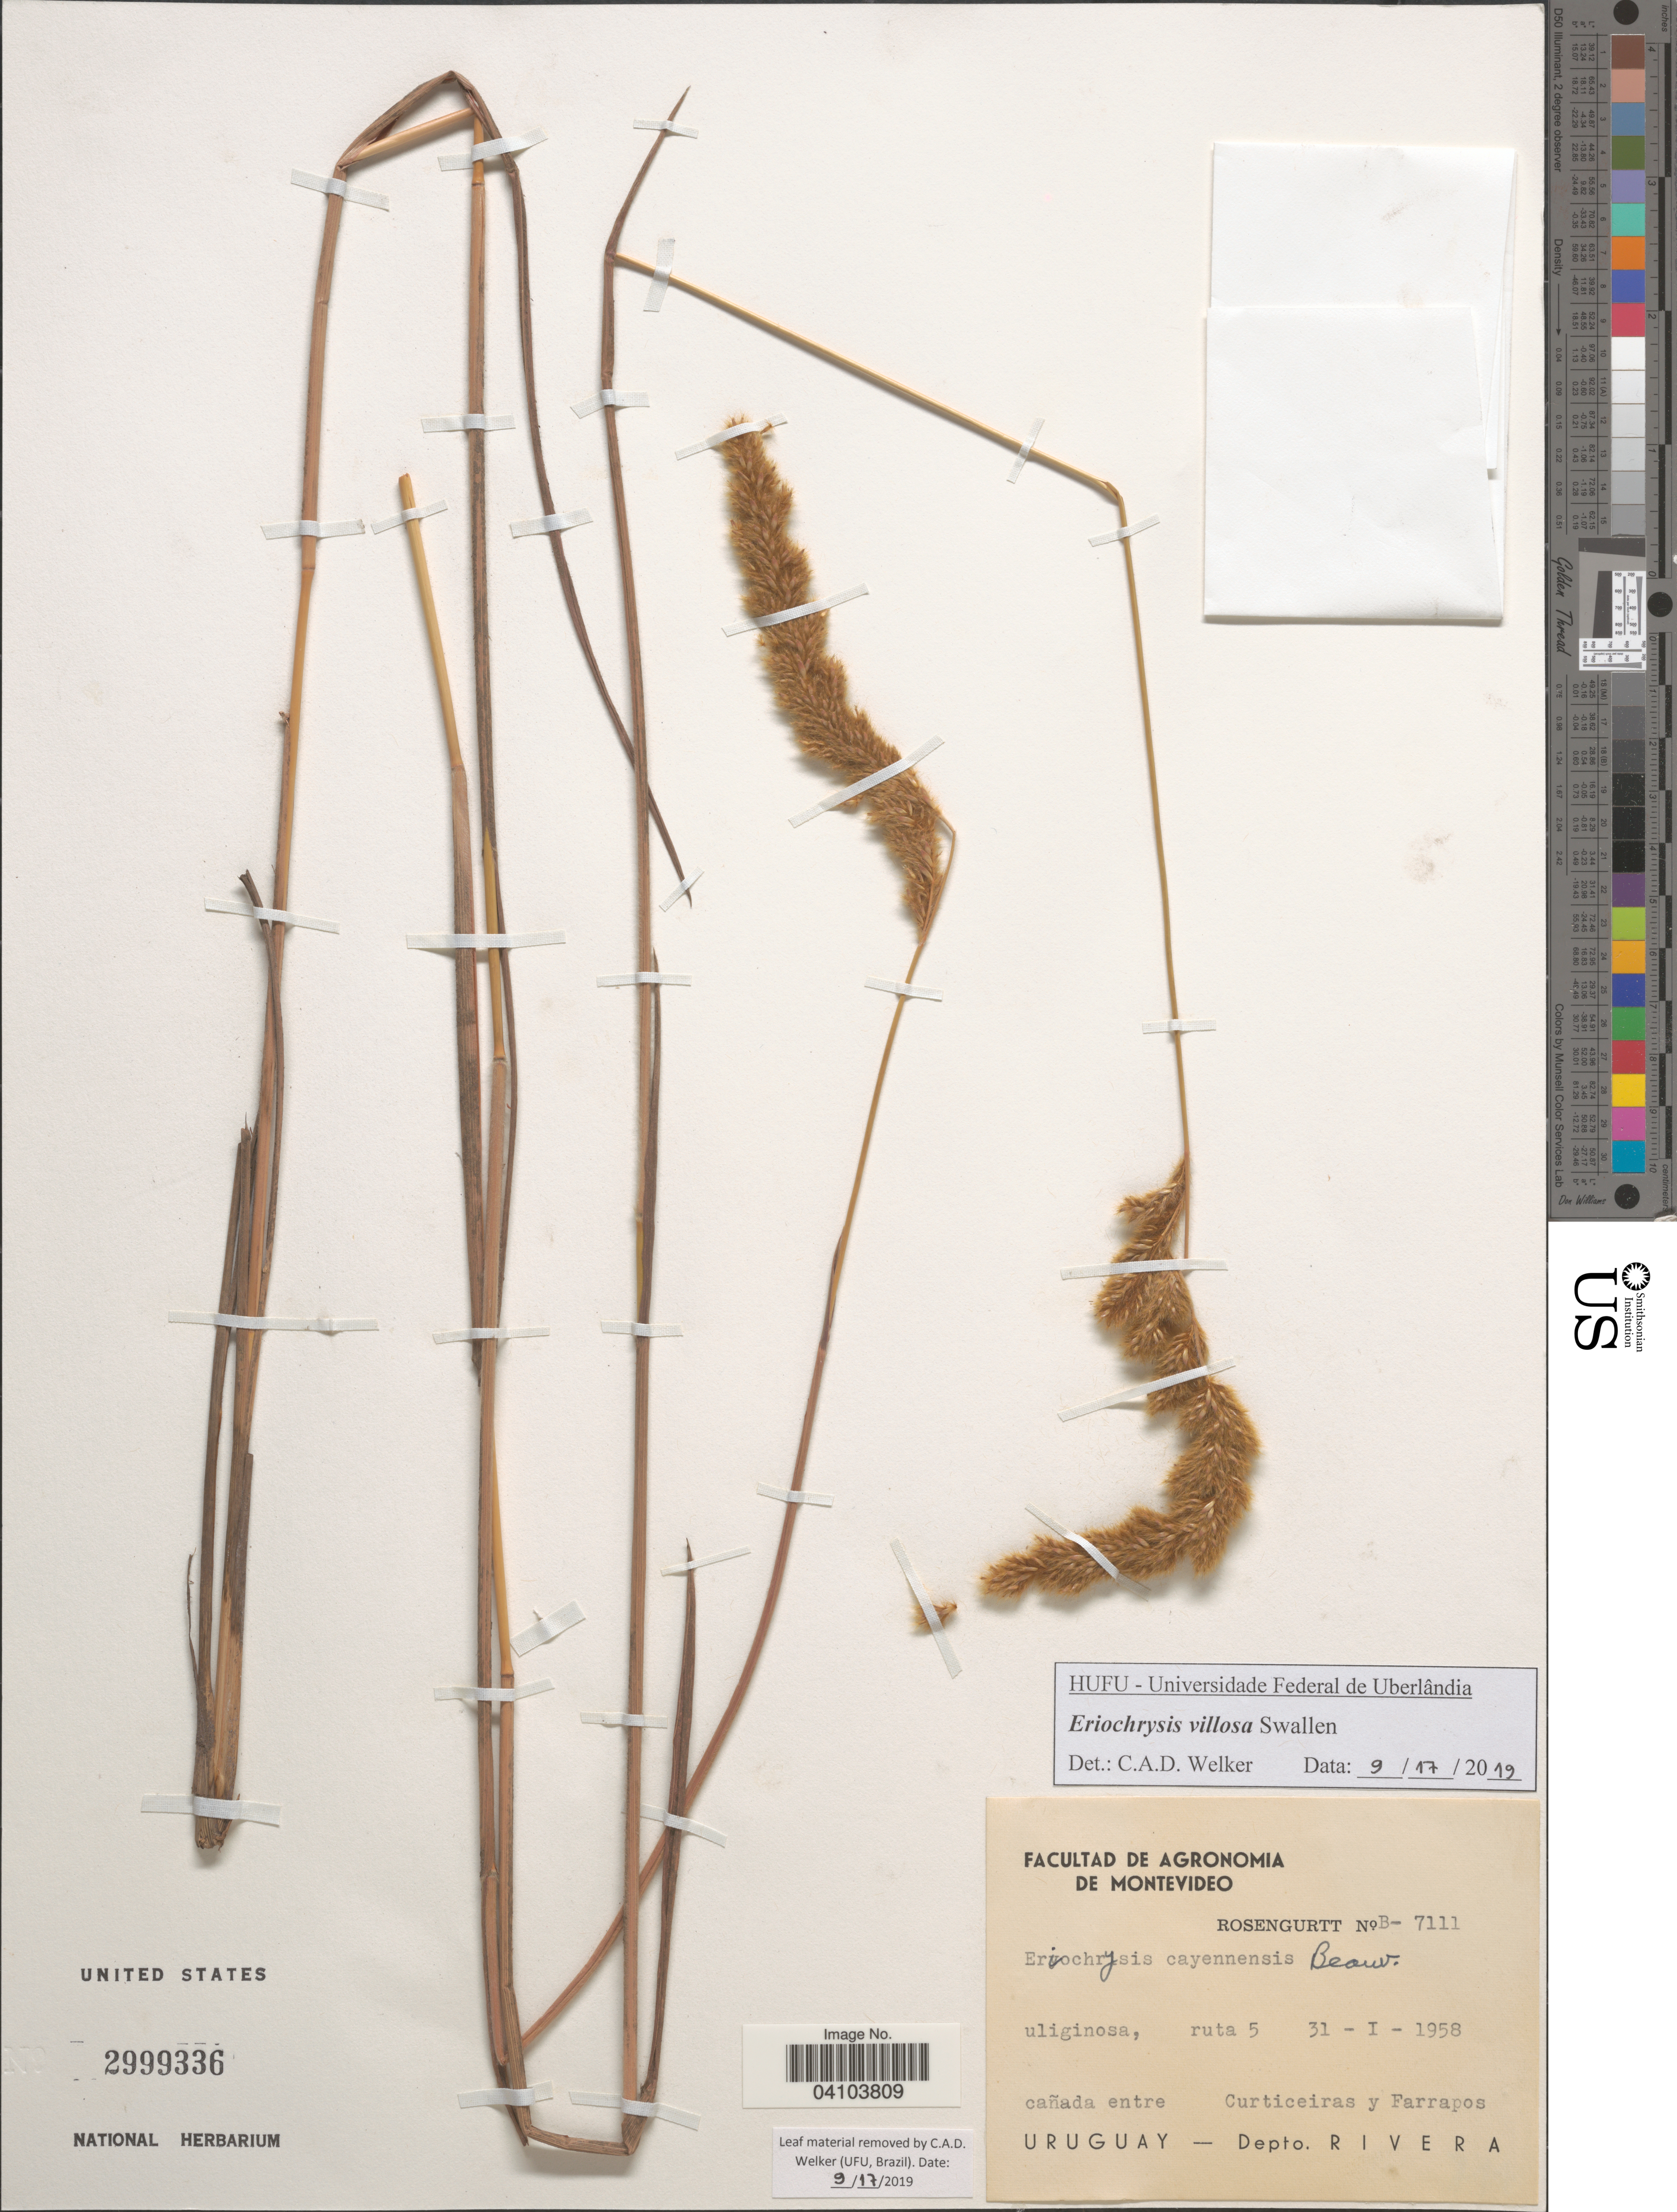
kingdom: Plantae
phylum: Tracheophyta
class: Liliopsida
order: Poales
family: Poaceae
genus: Eriochrysis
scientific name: Eriochrysis villosa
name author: Swallen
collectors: Rosengurtt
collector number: B-7111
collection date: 1958-01-31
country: Uruguay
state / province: Rivera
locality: Ruta 5. Cañada entre Curticeiras y Farrapos. Depto. Rivera.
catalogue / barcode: US 2999336